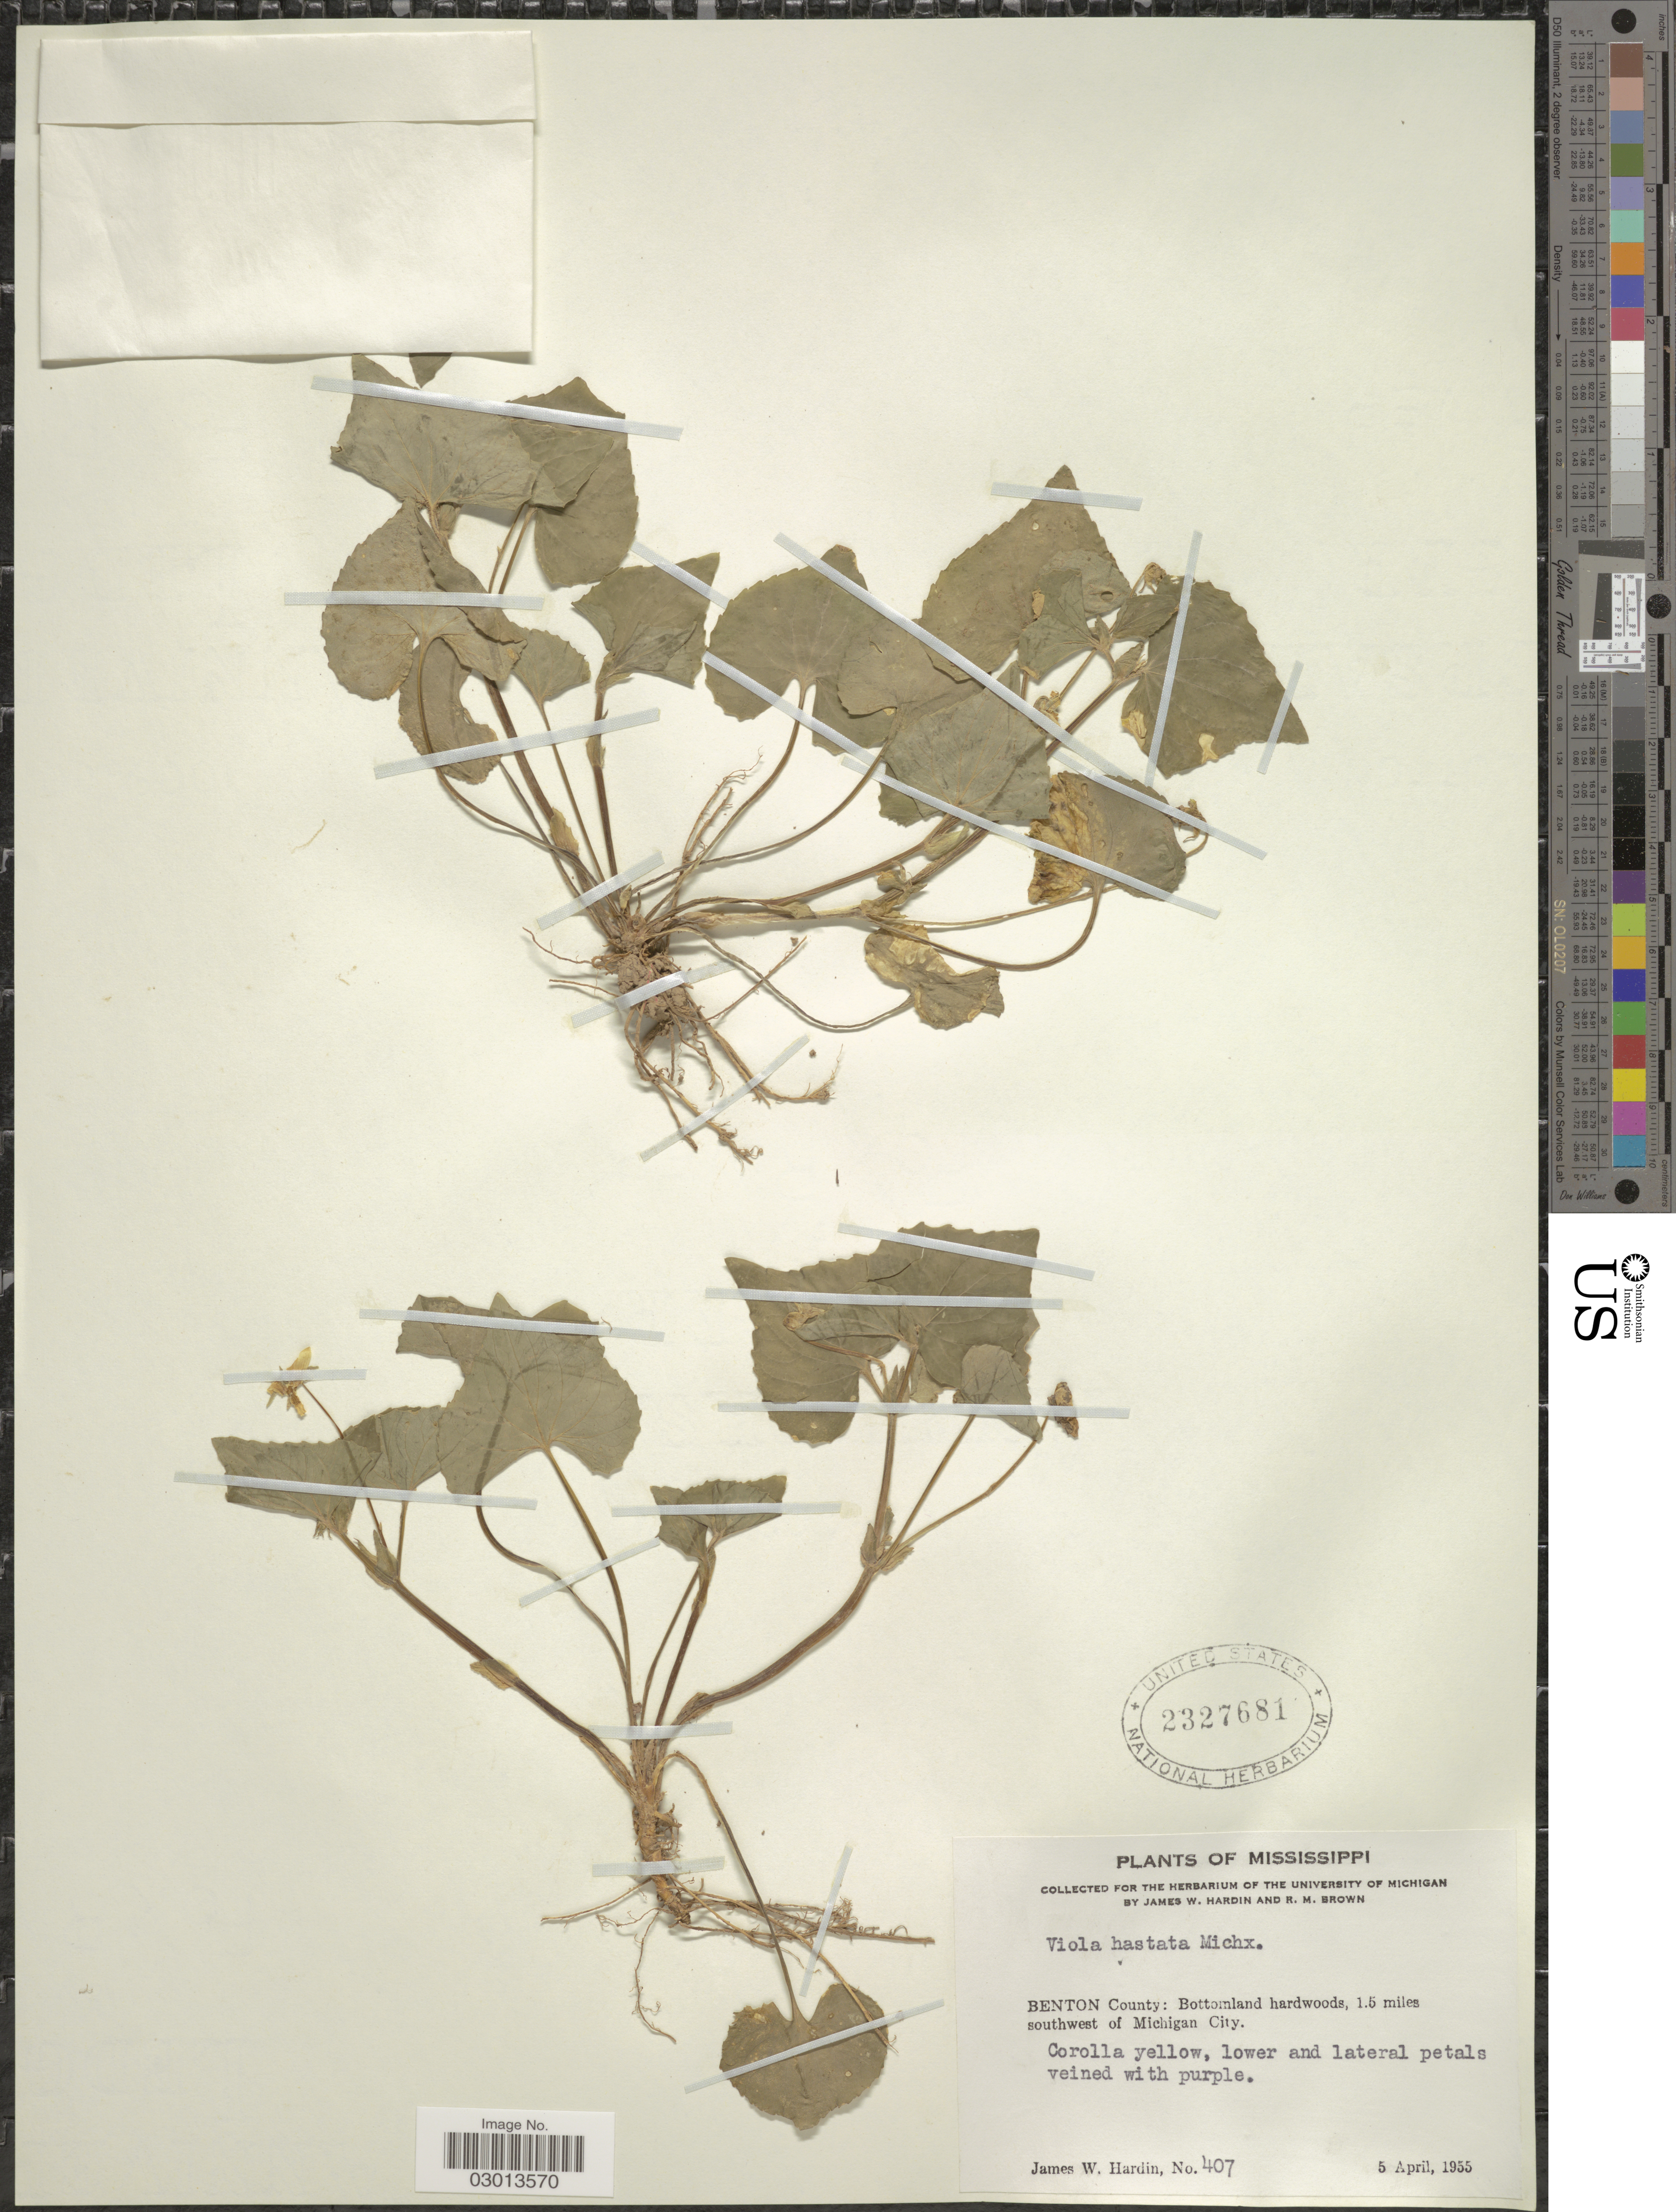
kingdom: Plantae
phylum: Tracheophyta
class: Magnoliopsida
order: Malpighiales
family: Violaceae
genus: Viola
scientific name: Viola pensylvanica var. leiocarpa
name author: (Fernald & Wiegand) Fernald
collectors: J. W. Hardin & R. Brown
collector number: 407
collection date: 1955-04-05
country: United States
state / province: Mississippi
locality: Benton County: Bottomland hardwoods, 1.5 miles southwest of Michigan City.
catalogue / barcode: US 2327681